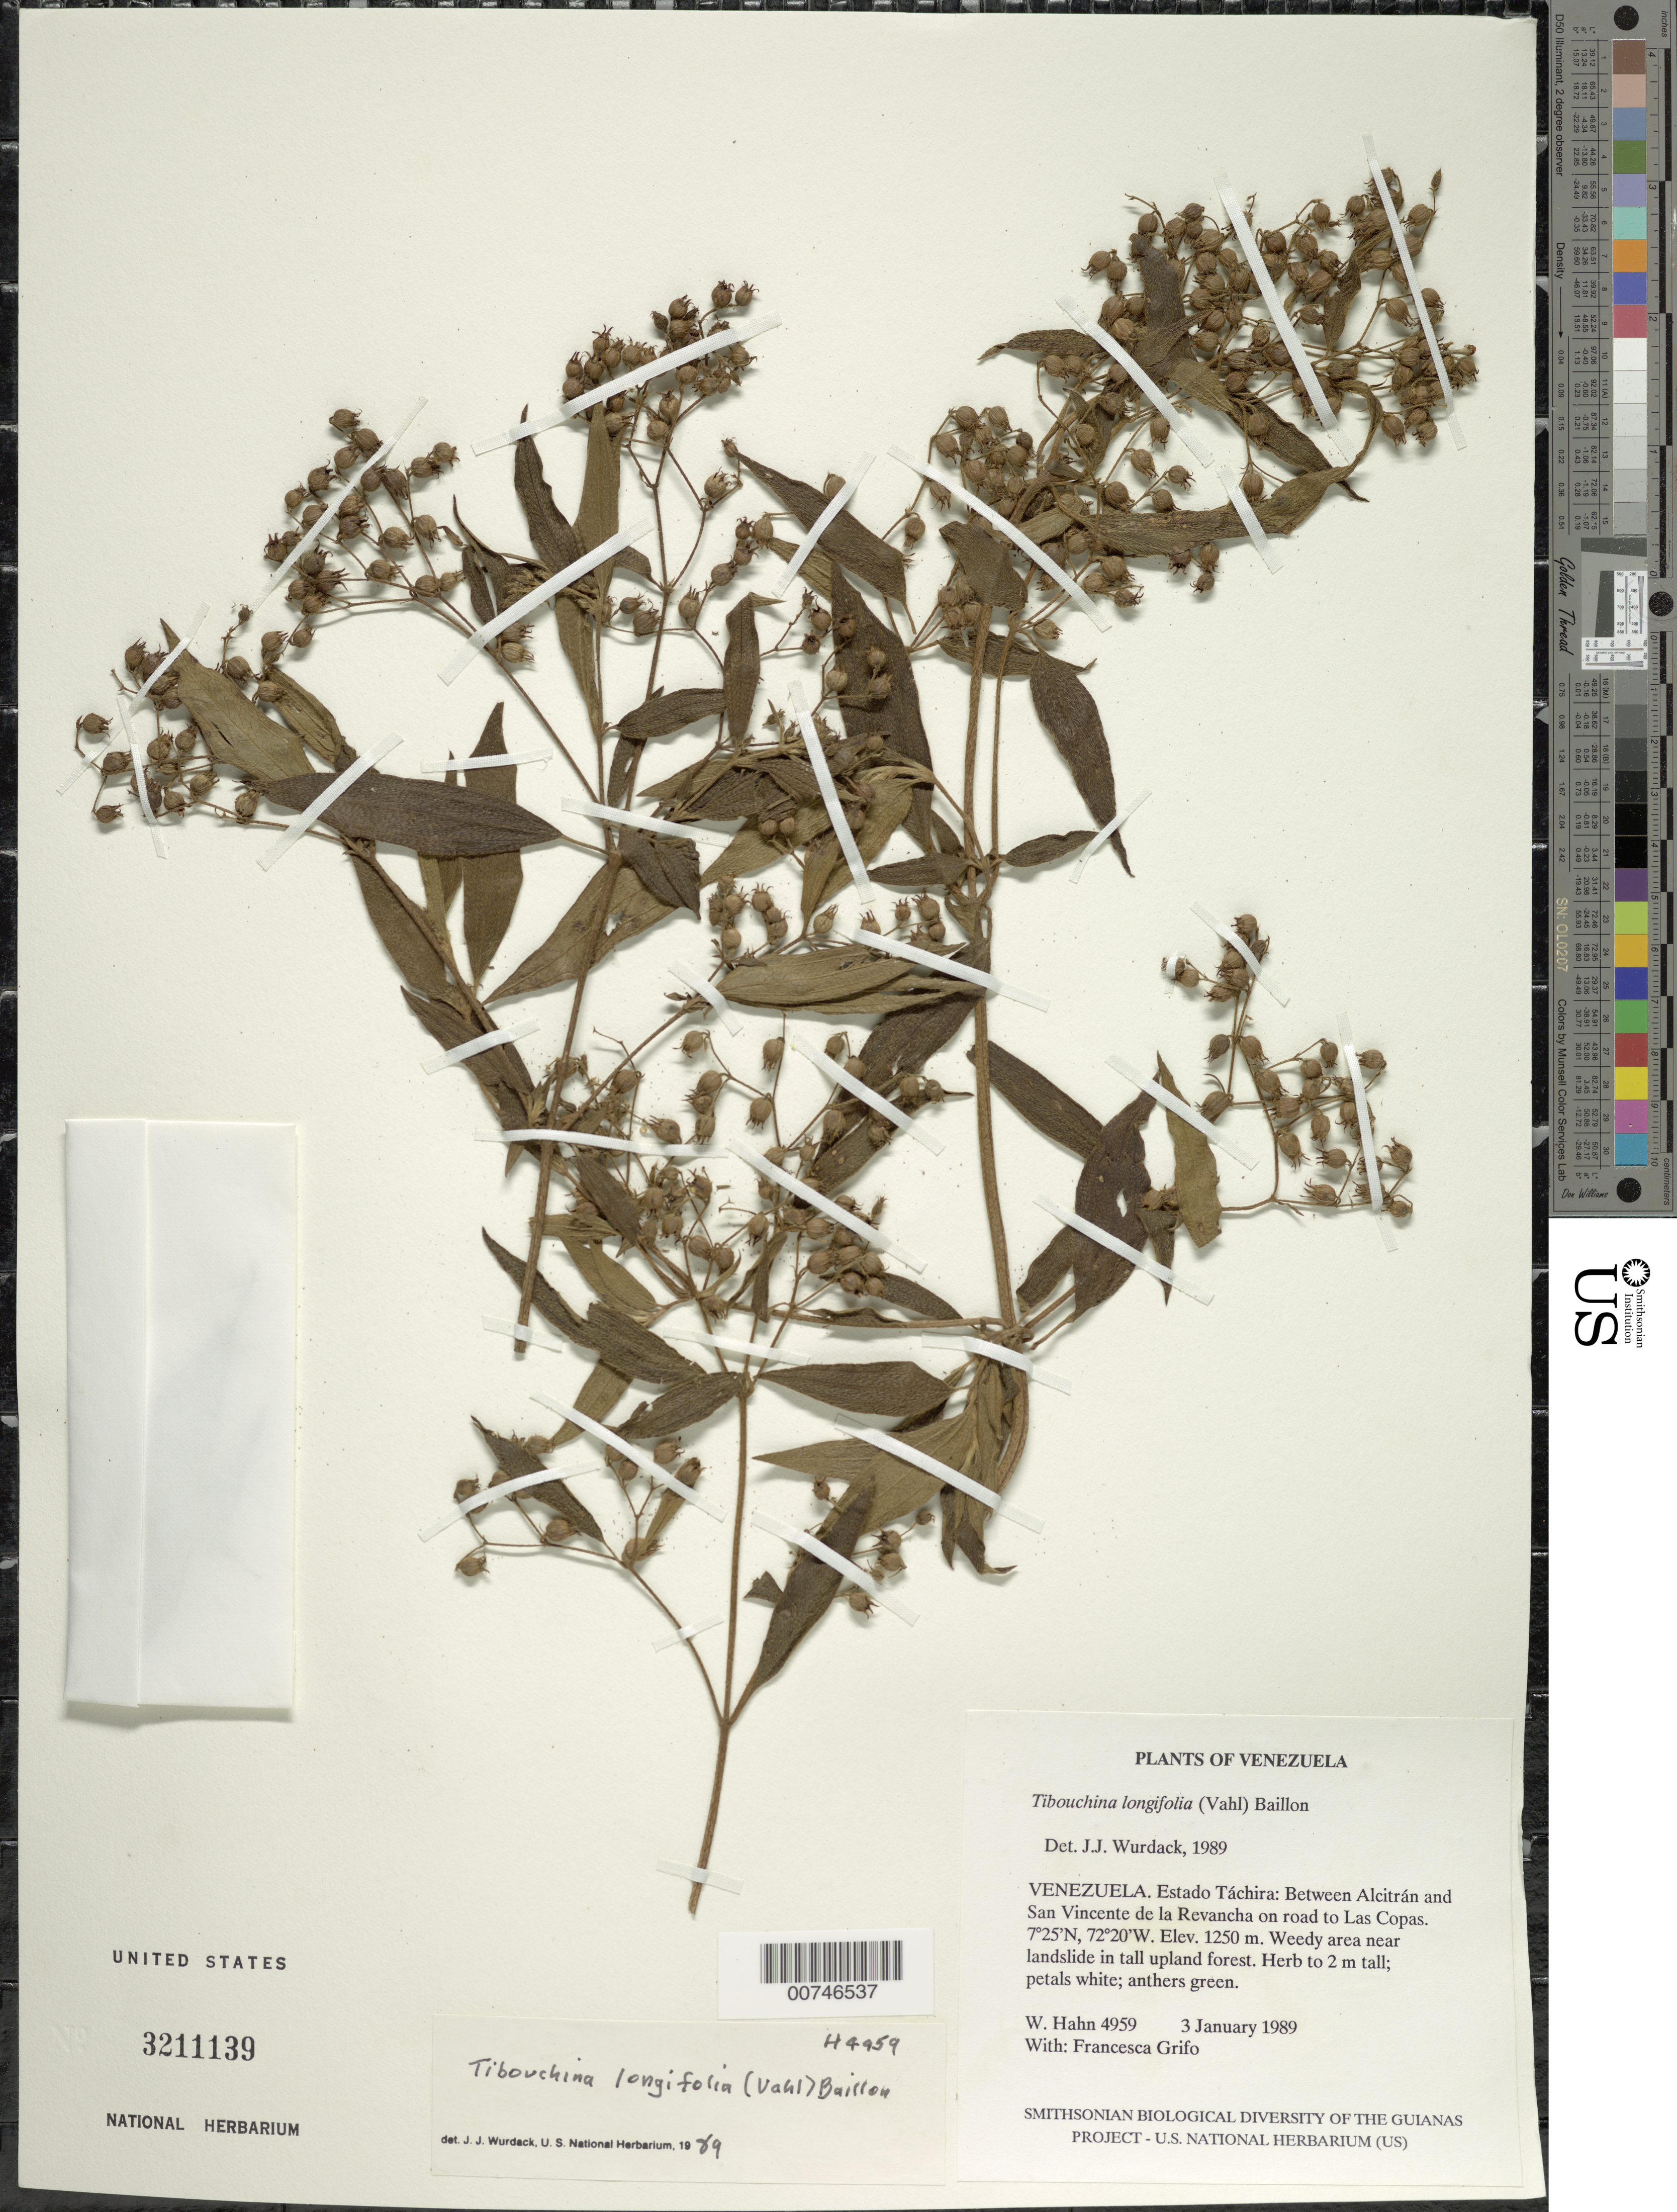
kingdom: Plantae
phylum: Tracheophyta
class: Magnoliopsida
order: Myrtales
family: Melastomataceae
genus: Chaetogastra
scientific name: Chaetogastra longifolia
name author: (Vahl) DC.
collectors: W. Hahn & F. Grifo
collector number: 4959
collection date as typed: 3 January 1989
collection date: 1989-01-03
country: Venezuela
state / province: Táchira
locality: Between Alcitrán and San Vincente de la Revancha on road to Las Copas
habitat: Weedy area near landslide in tall upland forest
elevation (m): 1250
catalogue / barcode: US 3211139